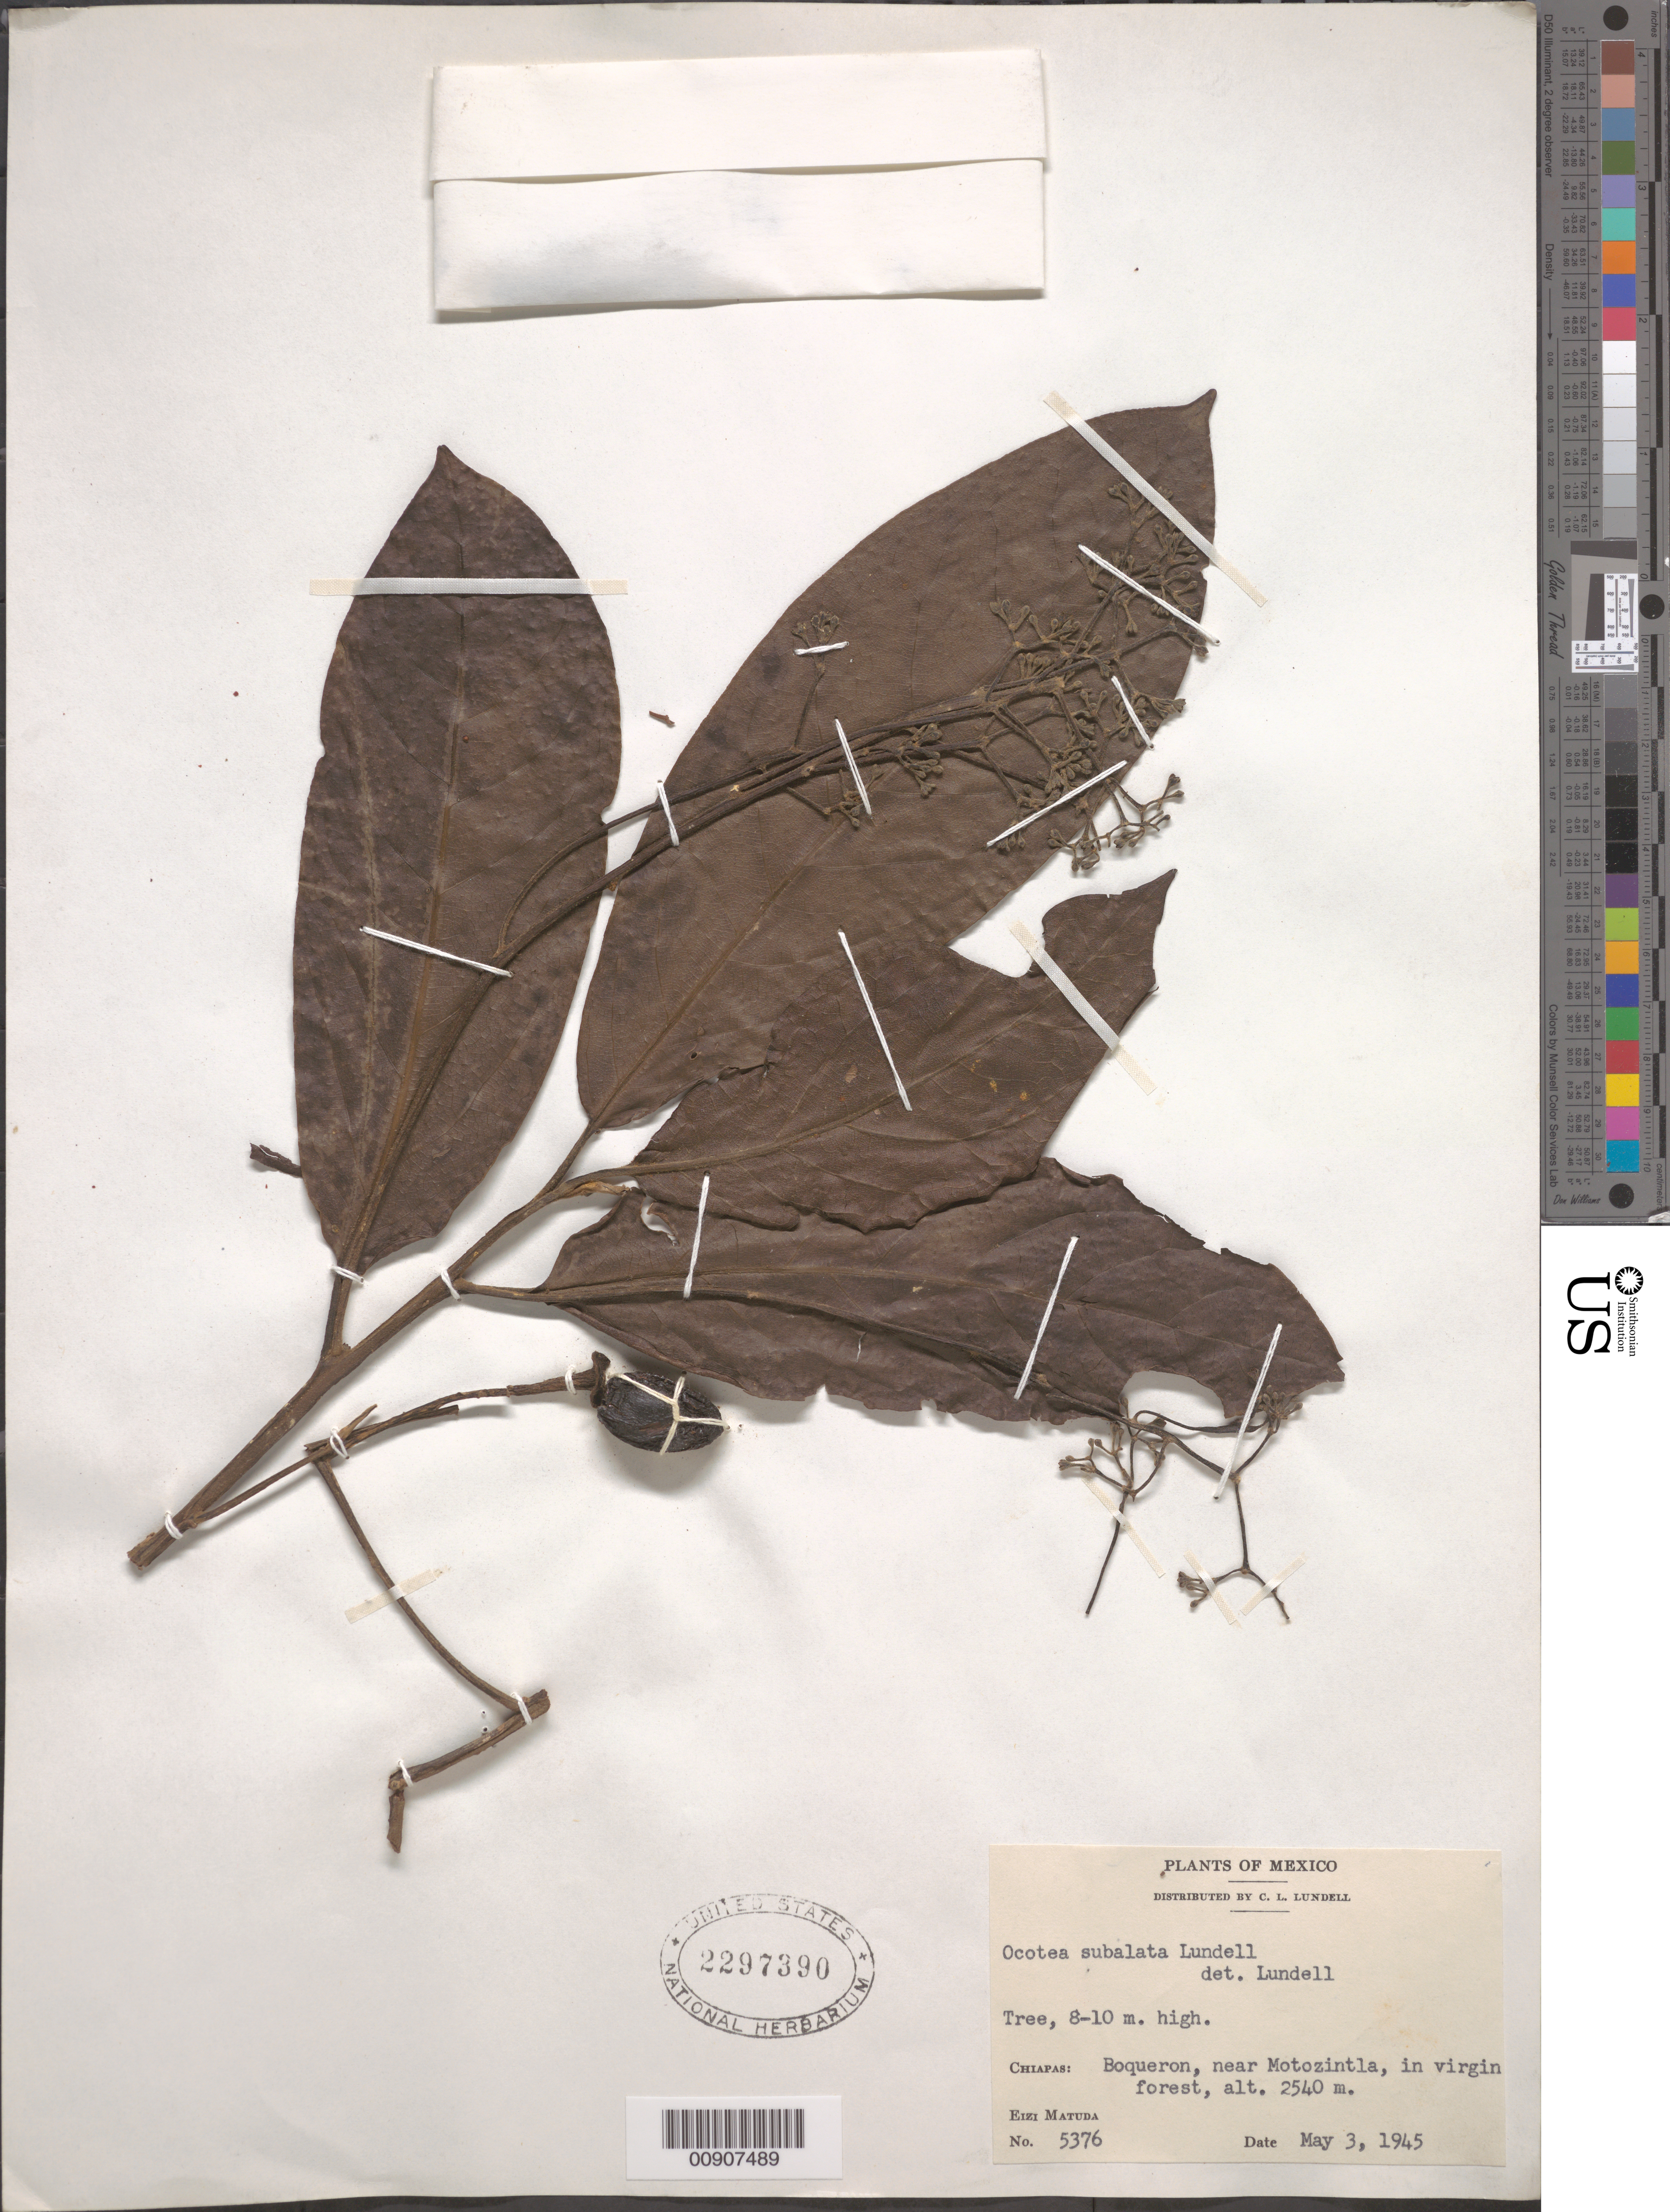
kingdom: Plantae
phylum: Tracheophyta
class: Magnoliopsida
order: Laurales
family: Lauraceae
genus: Ocotea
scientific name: Ocotea subalata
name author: Lundell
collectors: E. Matuda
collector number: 5376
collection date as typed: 03 May 1945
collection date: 1945-05-03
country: Mexico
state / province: Chiapas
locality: Chiapas: Boqueron, near Motozintla.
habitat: In virgin forest.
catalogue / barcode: US 2297390